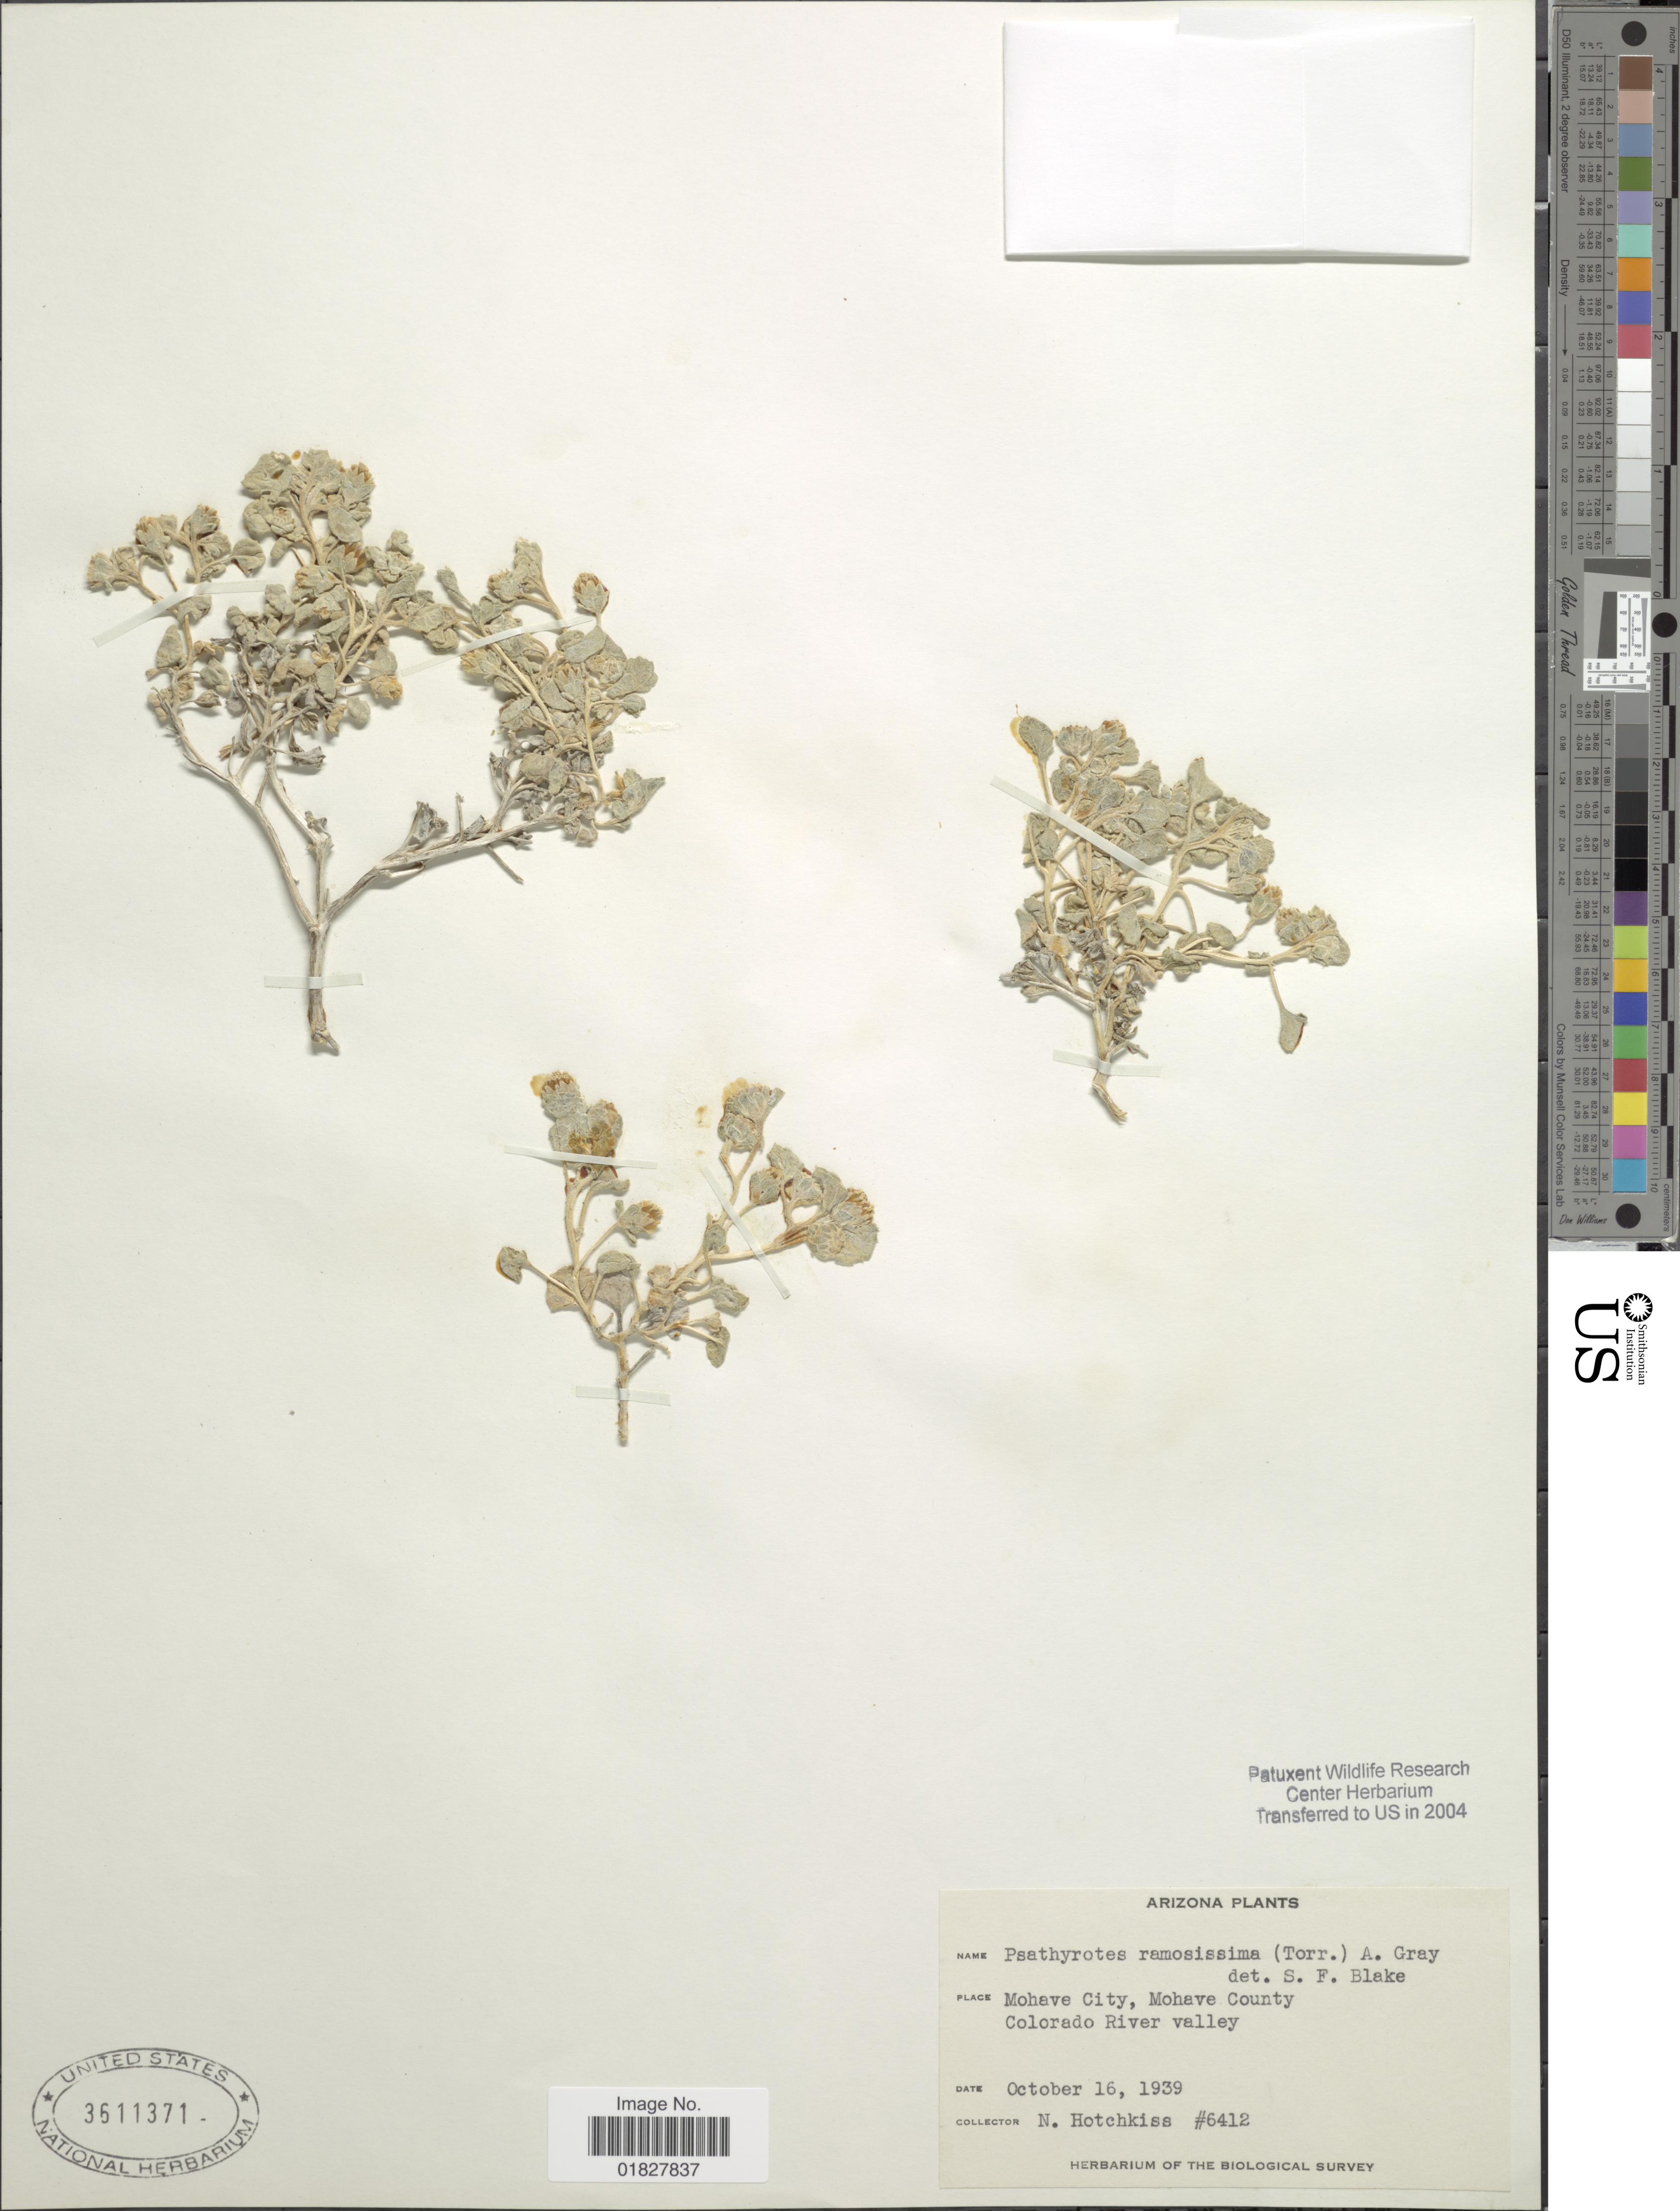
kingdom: Plantae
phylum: Tracheophyta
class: Magnoliopsida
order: Asterales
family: Asteraceae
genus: Psathyrotes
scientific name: Psathyrotes ramosissima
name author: (Torr.) A. Gray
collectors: N. Hotchkiss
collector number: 6412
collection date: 1939-10-16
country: United States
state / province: Arizona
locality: Mohave City, Mohave County, Colorado River Valley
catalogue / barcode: US 3611371